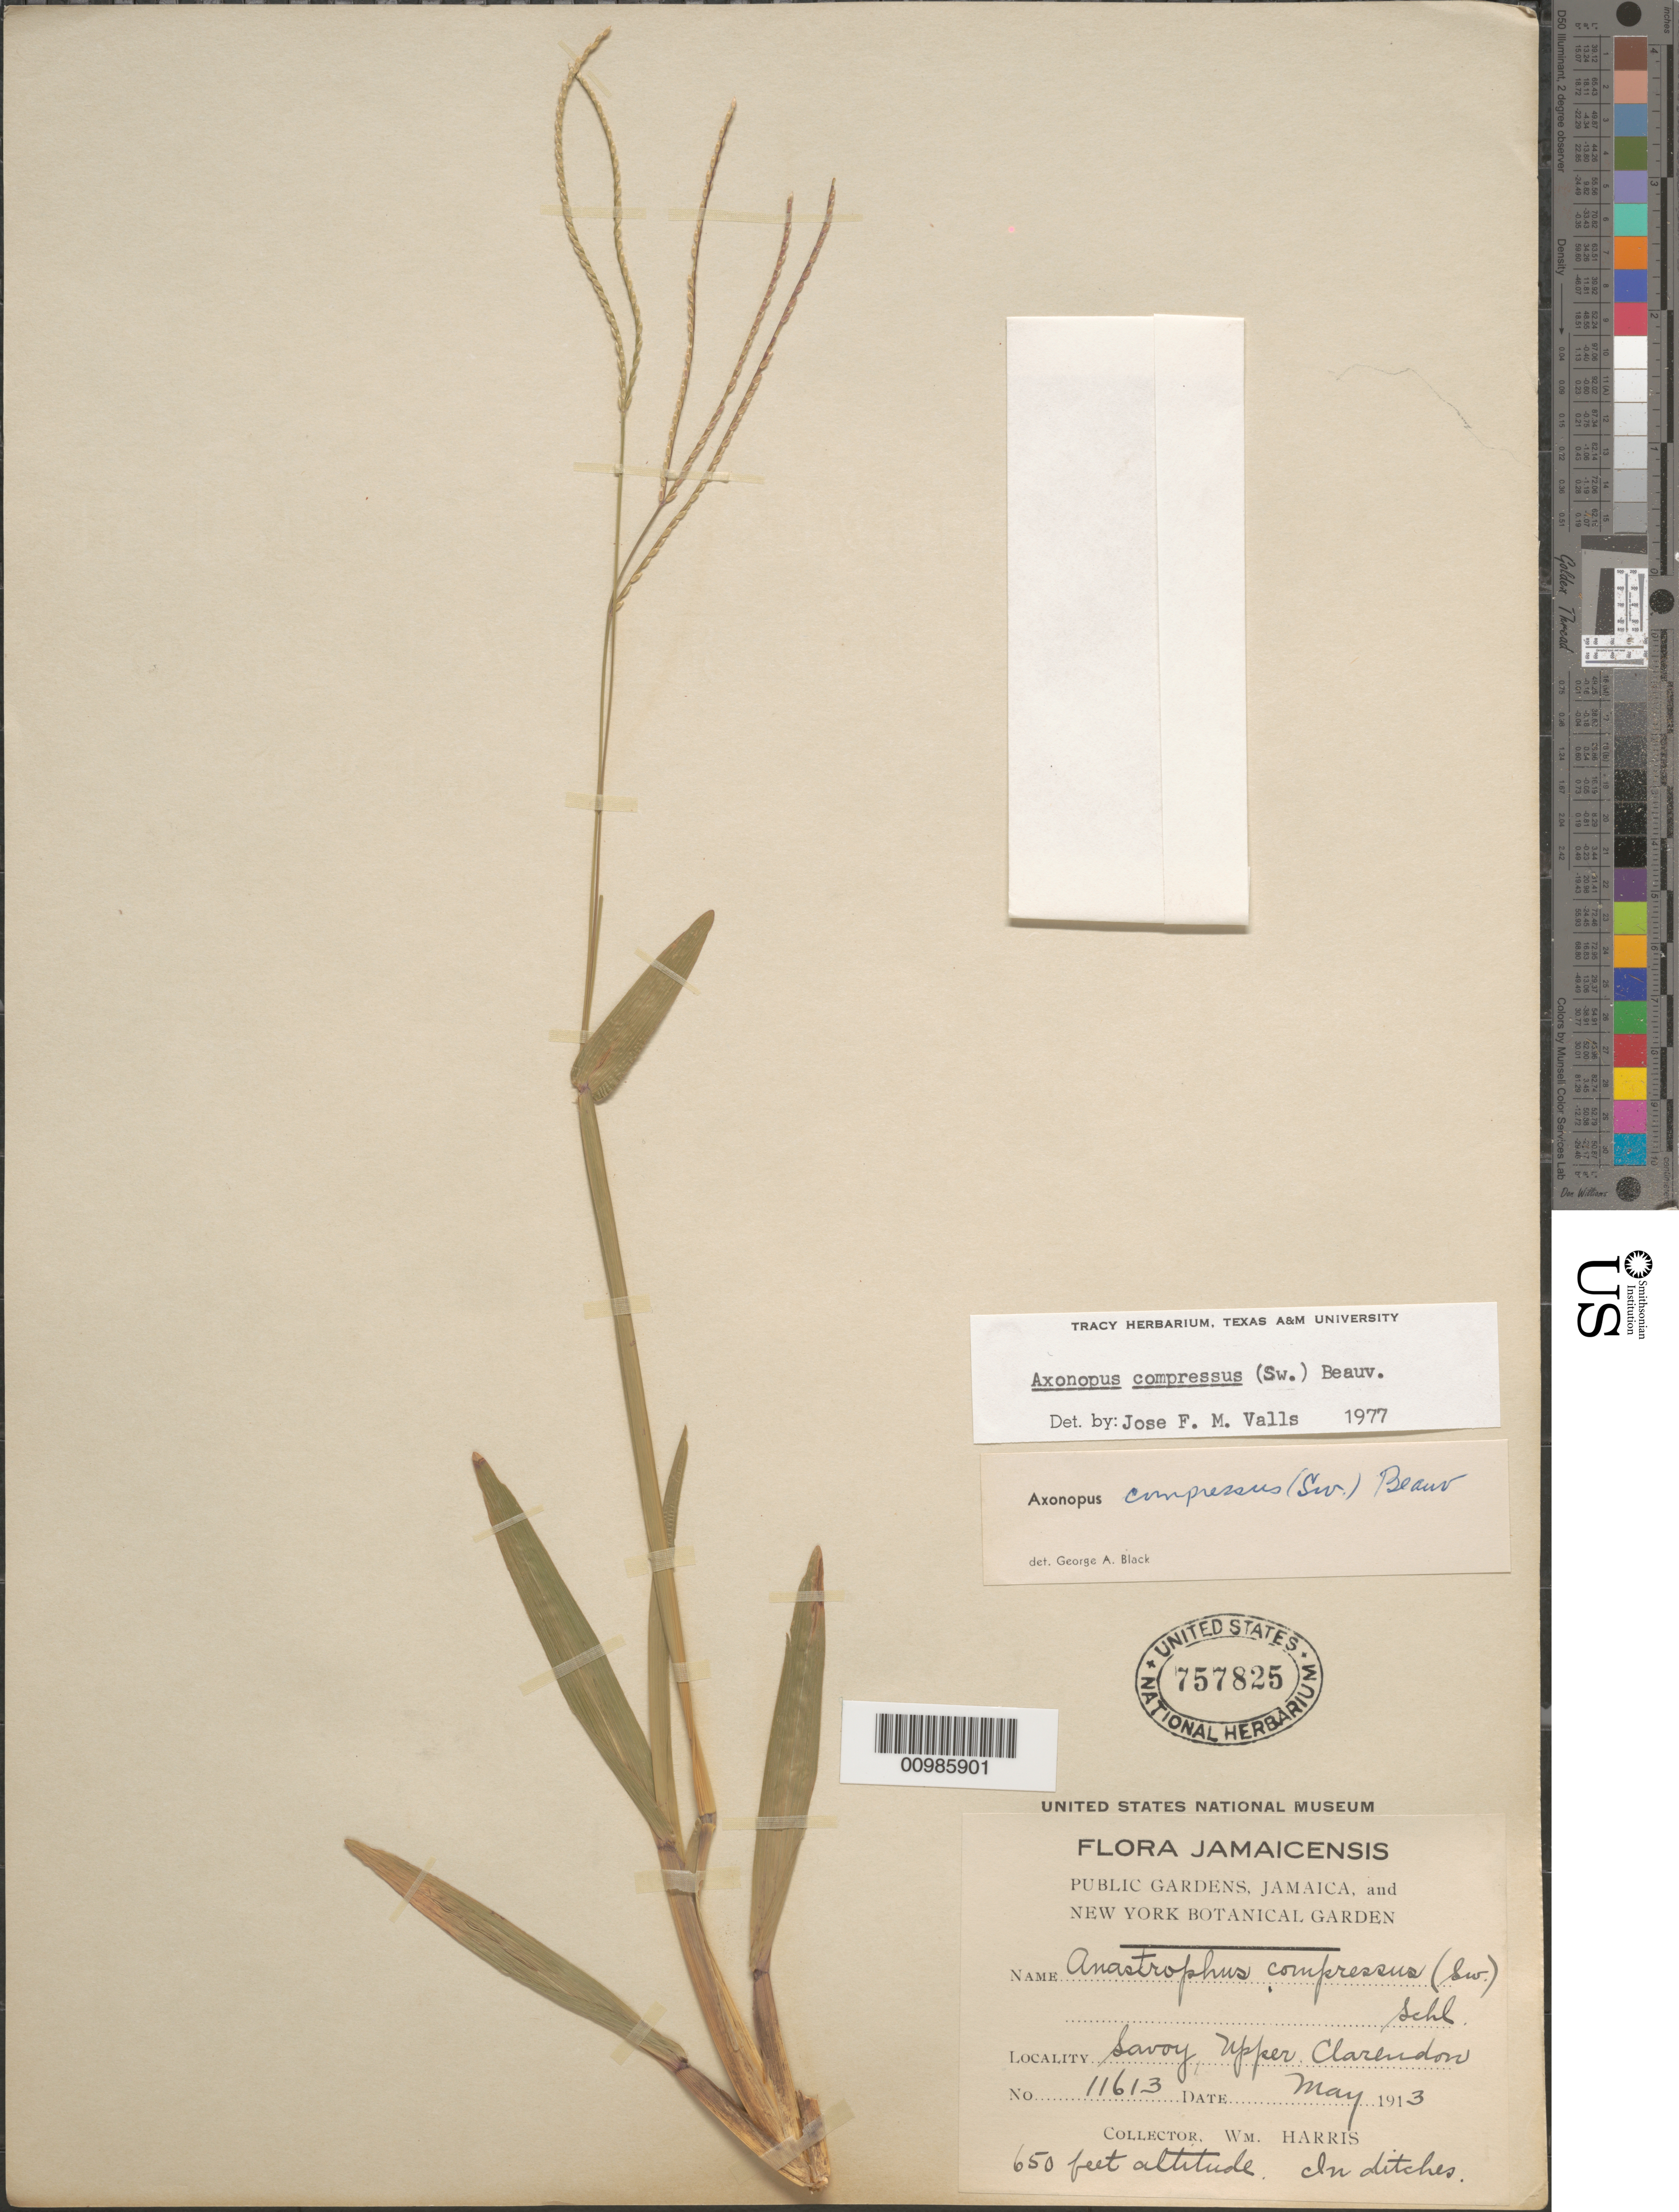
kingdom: Plantae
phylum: Tracheophyta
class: Liliopsida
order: Poales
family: Poaceae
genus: Axonopus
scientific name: Axonopus compressus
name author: (Sw.) P. Beauv.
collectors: W. H. Harris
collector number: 11613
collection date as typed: May 1913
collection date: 1913-05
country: Jamaica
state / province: Clarendon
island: Jamaica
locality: Savoy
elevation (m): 198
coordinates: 0 N, 0 E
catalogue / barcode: US 757825